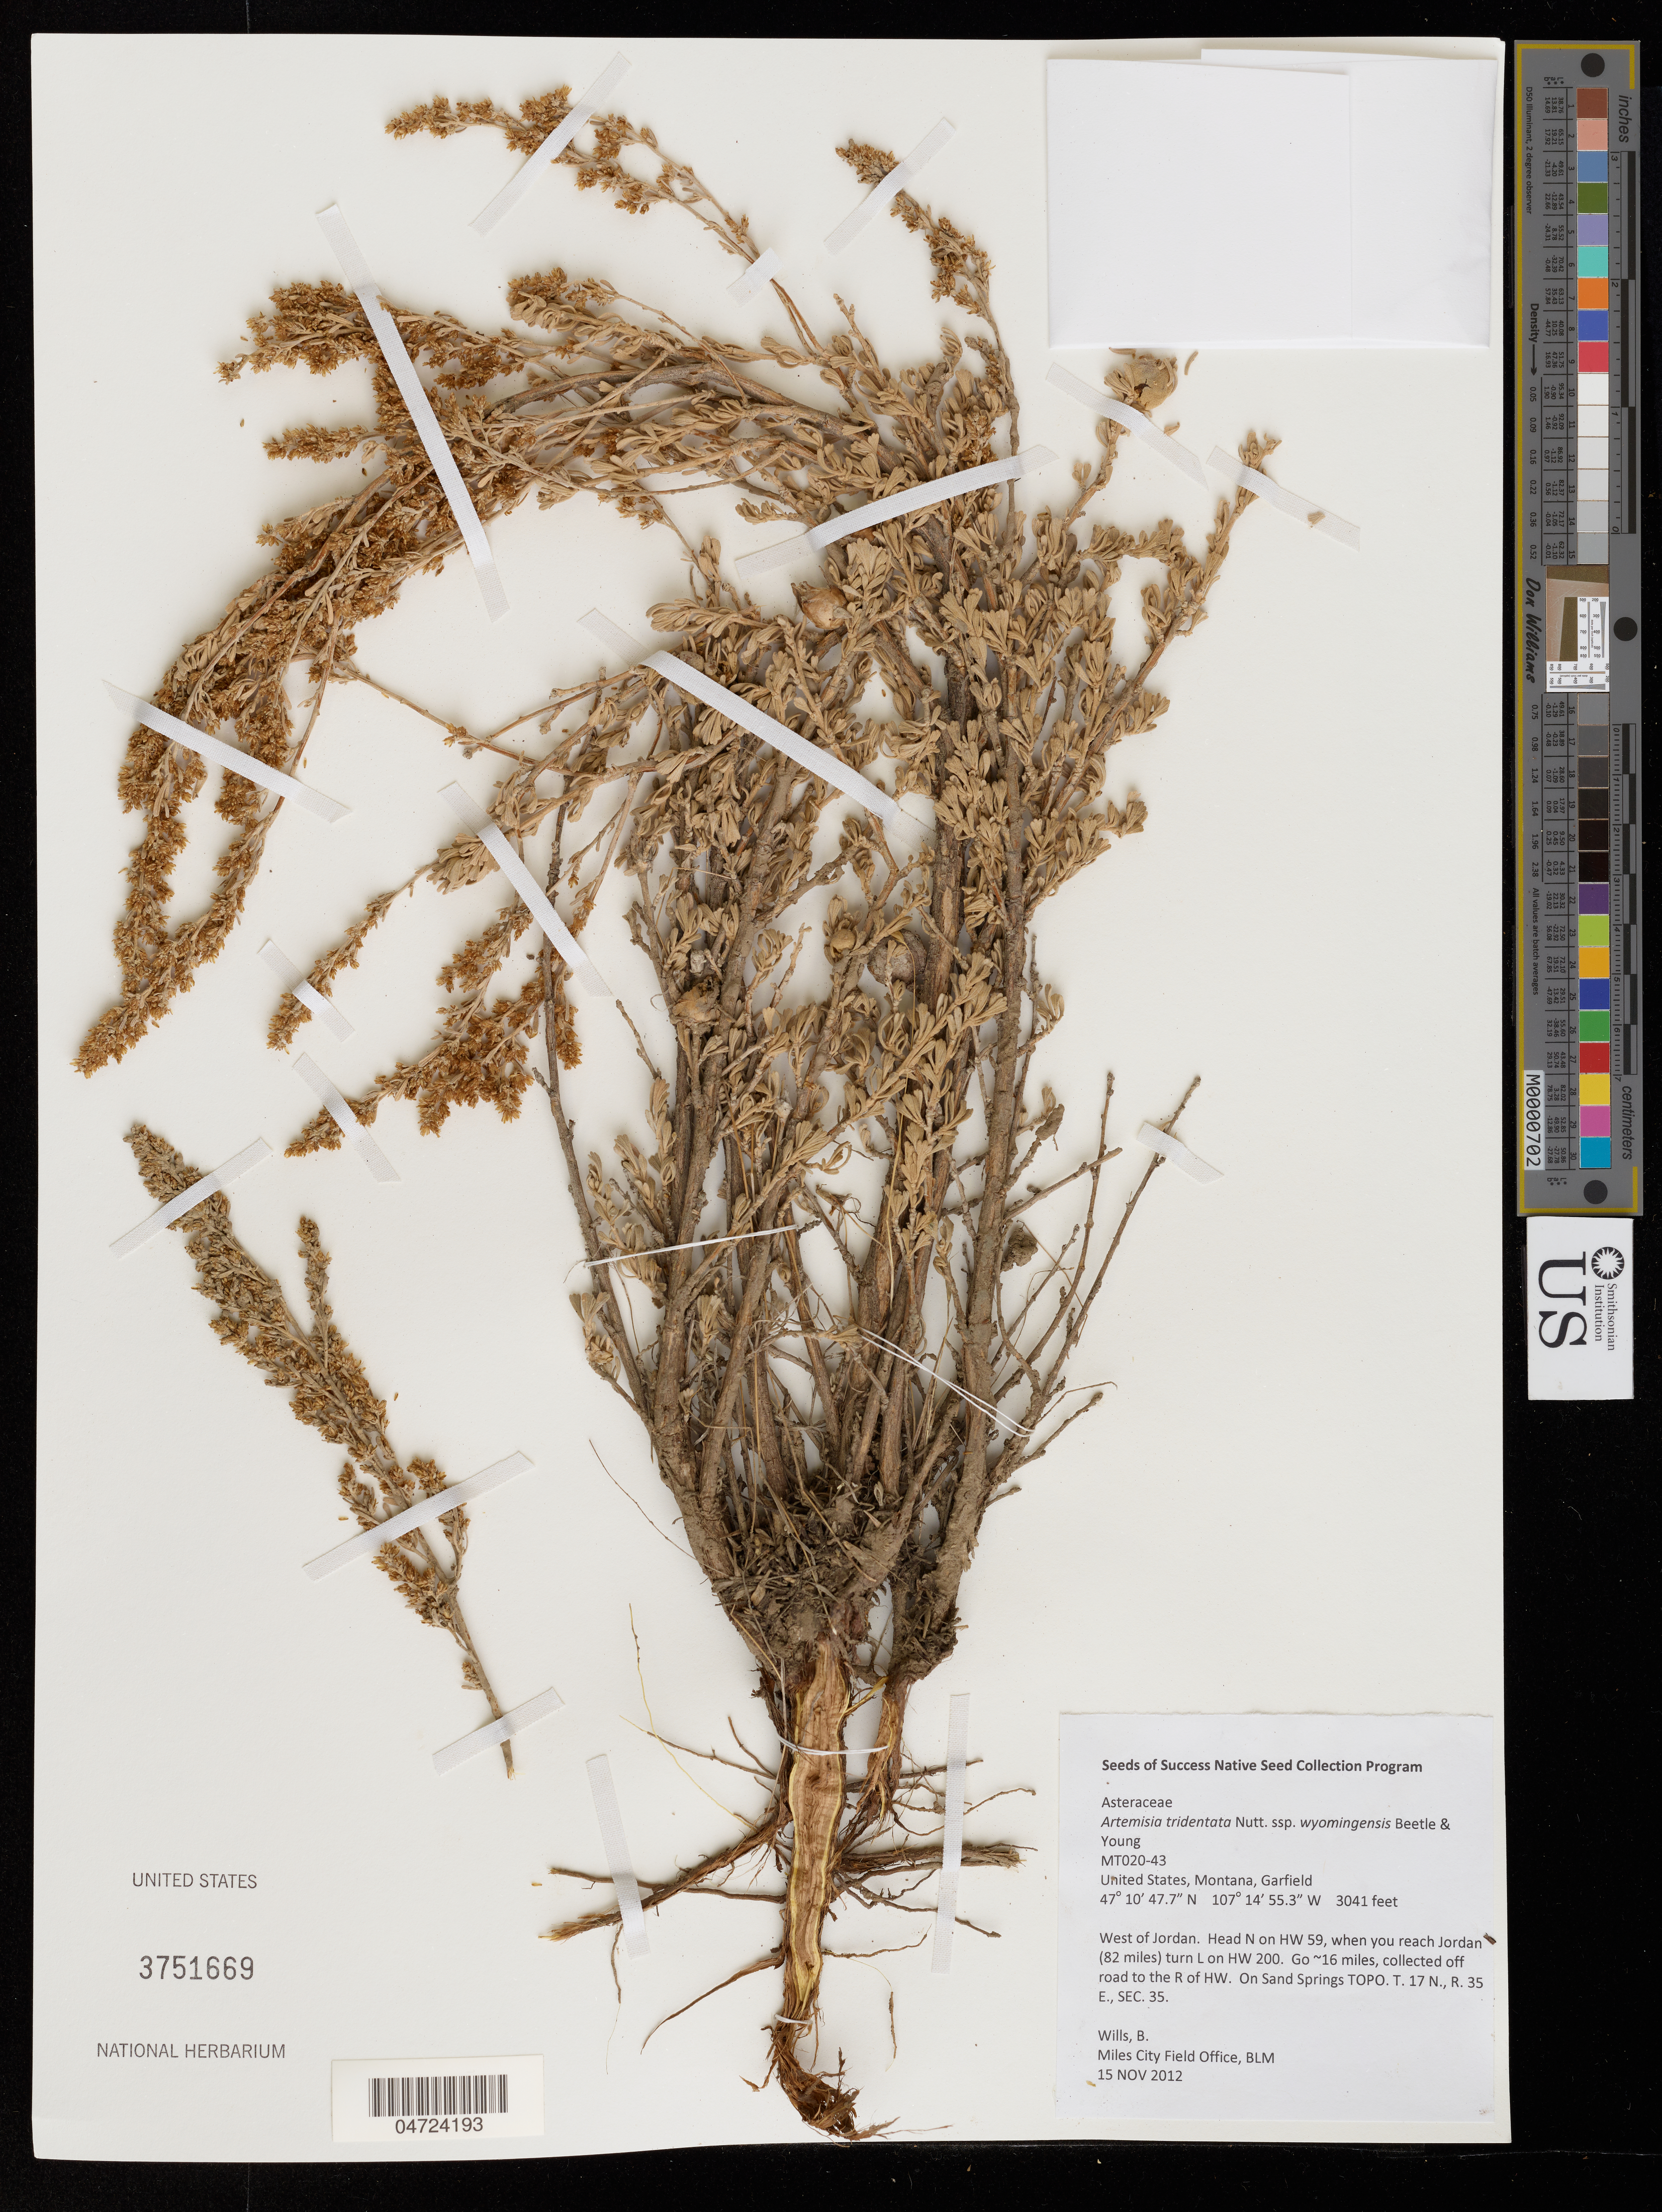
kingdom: Plantae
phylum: Tracheophyta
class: Magnoliopsida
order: Asterales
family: Asteraceae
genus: Artemisia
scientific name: Artemisia tridentata subsp. wyomingensis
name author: (Beetle & A.L. Young) S.L. Welsh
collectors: B. Wills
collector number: MT020-43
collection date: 2012-11-15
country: United States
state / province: Montana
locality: Garfield. West of Jordan. Head N on HW 59, when you reach Jordan (82 miles) turn L on HW 200. Go ~16 miles, collected off road to the R of HW 200. On Sand Springs TOPO. T. 17 N., R. 35 E., SEC. 35.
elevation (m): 927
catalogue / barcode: US 3751669